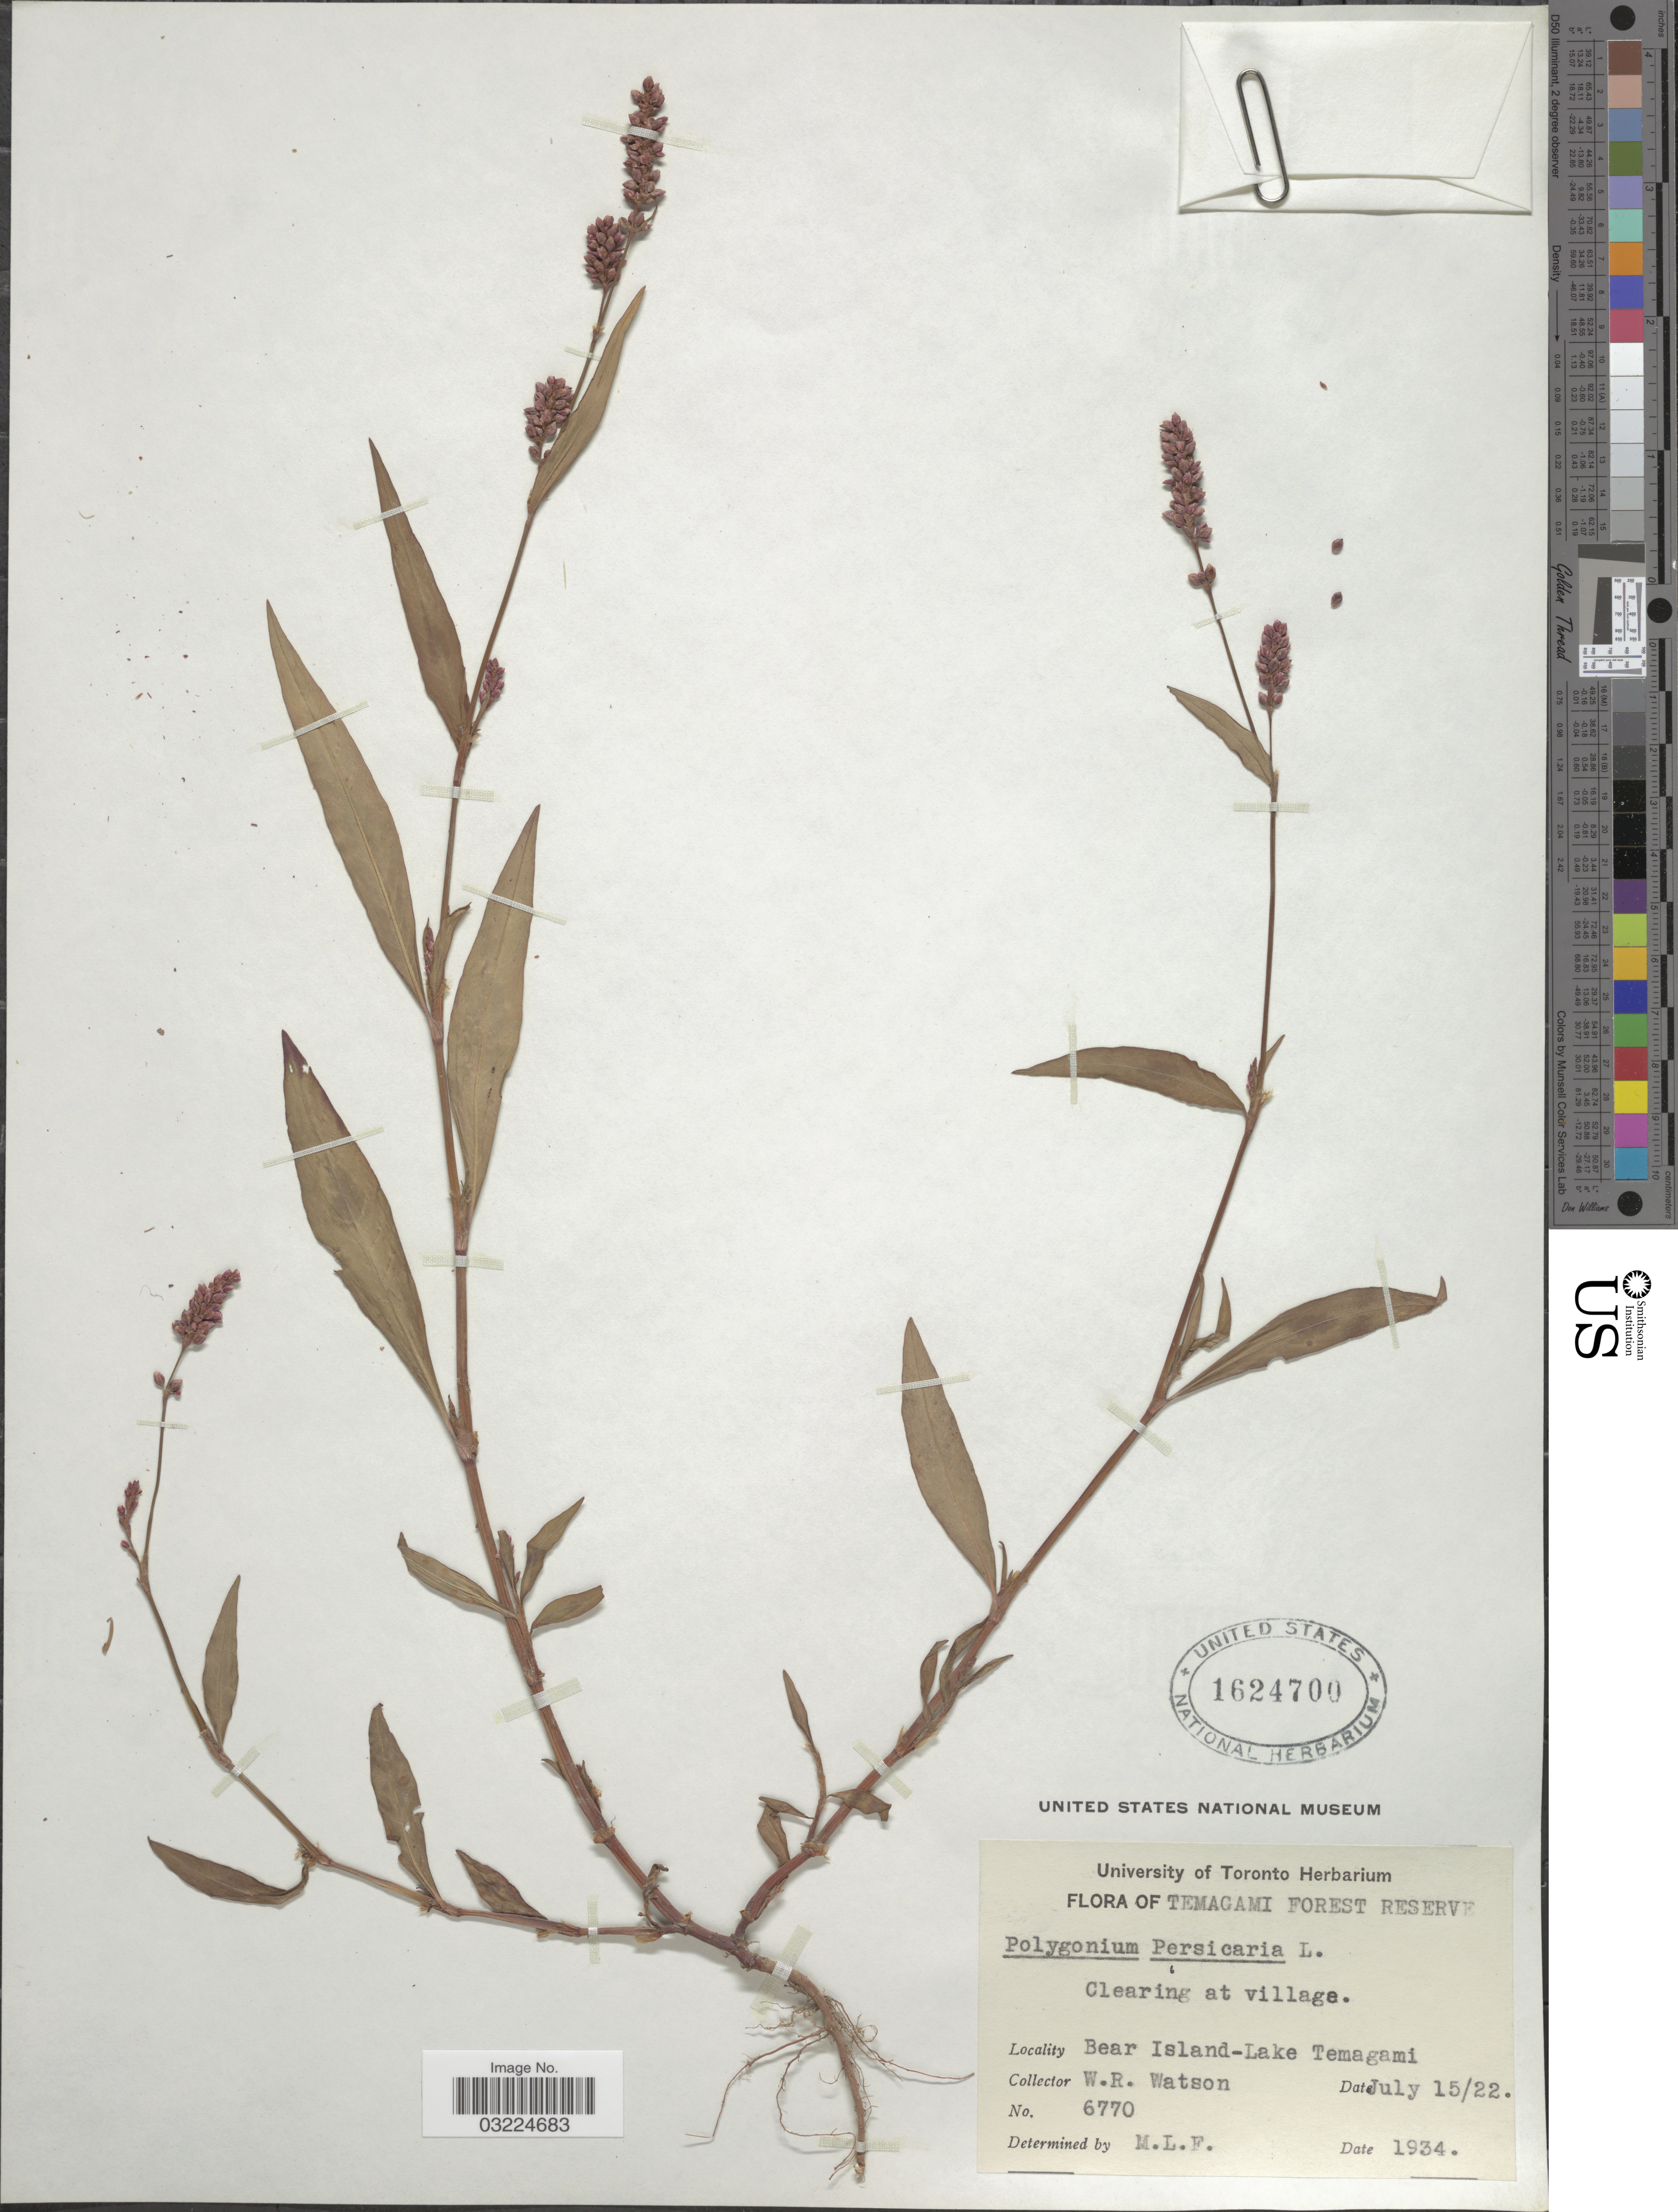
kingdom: Plantae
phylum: Tracheophyta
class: Magnoliopsida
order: Caryophyllales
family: Polygonaceae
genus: Persicaria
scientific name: Persicaria maculosa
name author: S.F. Gray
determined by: Atha, D. E.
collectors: W. R. Watson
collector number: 6770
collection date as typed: Transcribed d/m/y: 15/7/22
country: Canada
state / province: Ontario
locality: Temagami Forest Reserve. Bear Island - Lake Temagami.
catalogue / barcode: US 1624700